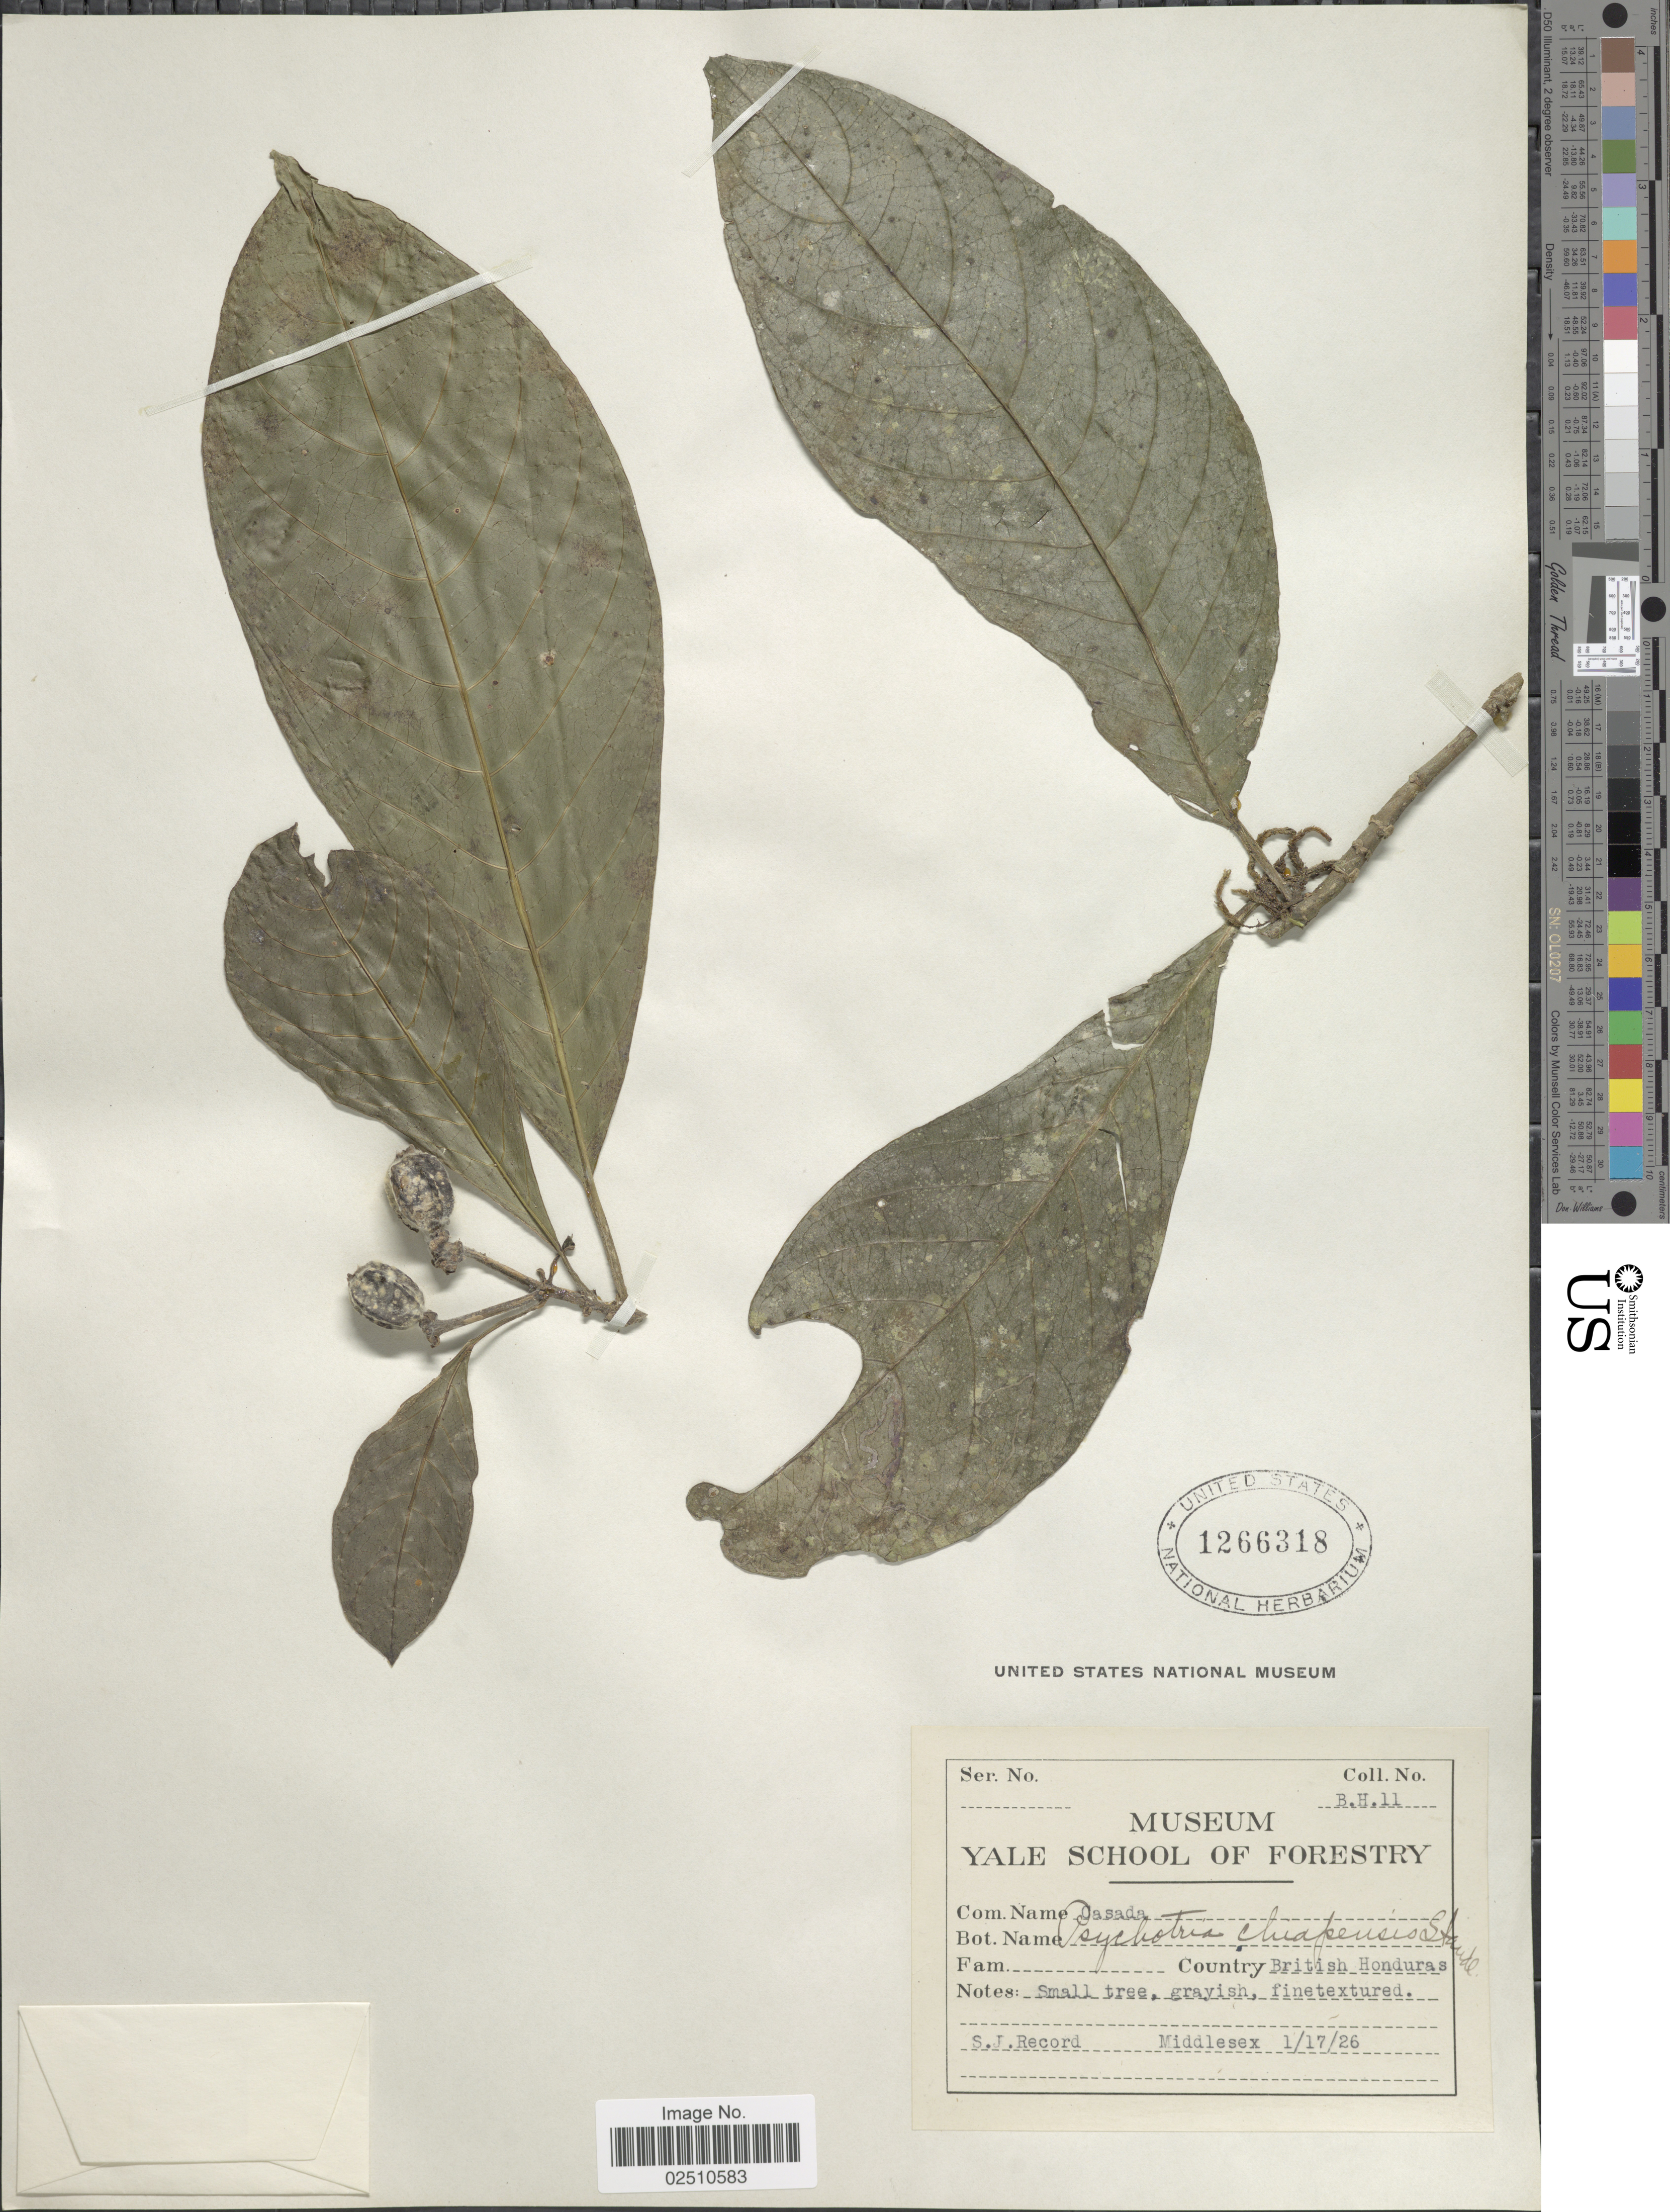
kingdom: Plantae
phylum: Tracheophyta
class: Magnoliopsida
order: Gentianales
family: Rubiaceae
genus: Psychotria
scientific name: Psychotria chiapensis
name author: Standl.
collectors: S. J. Record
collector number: B.H.11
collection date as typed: Transcribed d/m/y: 17/1/26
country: Belize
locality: British Honduras, Middlesex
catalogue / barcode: US 1266318